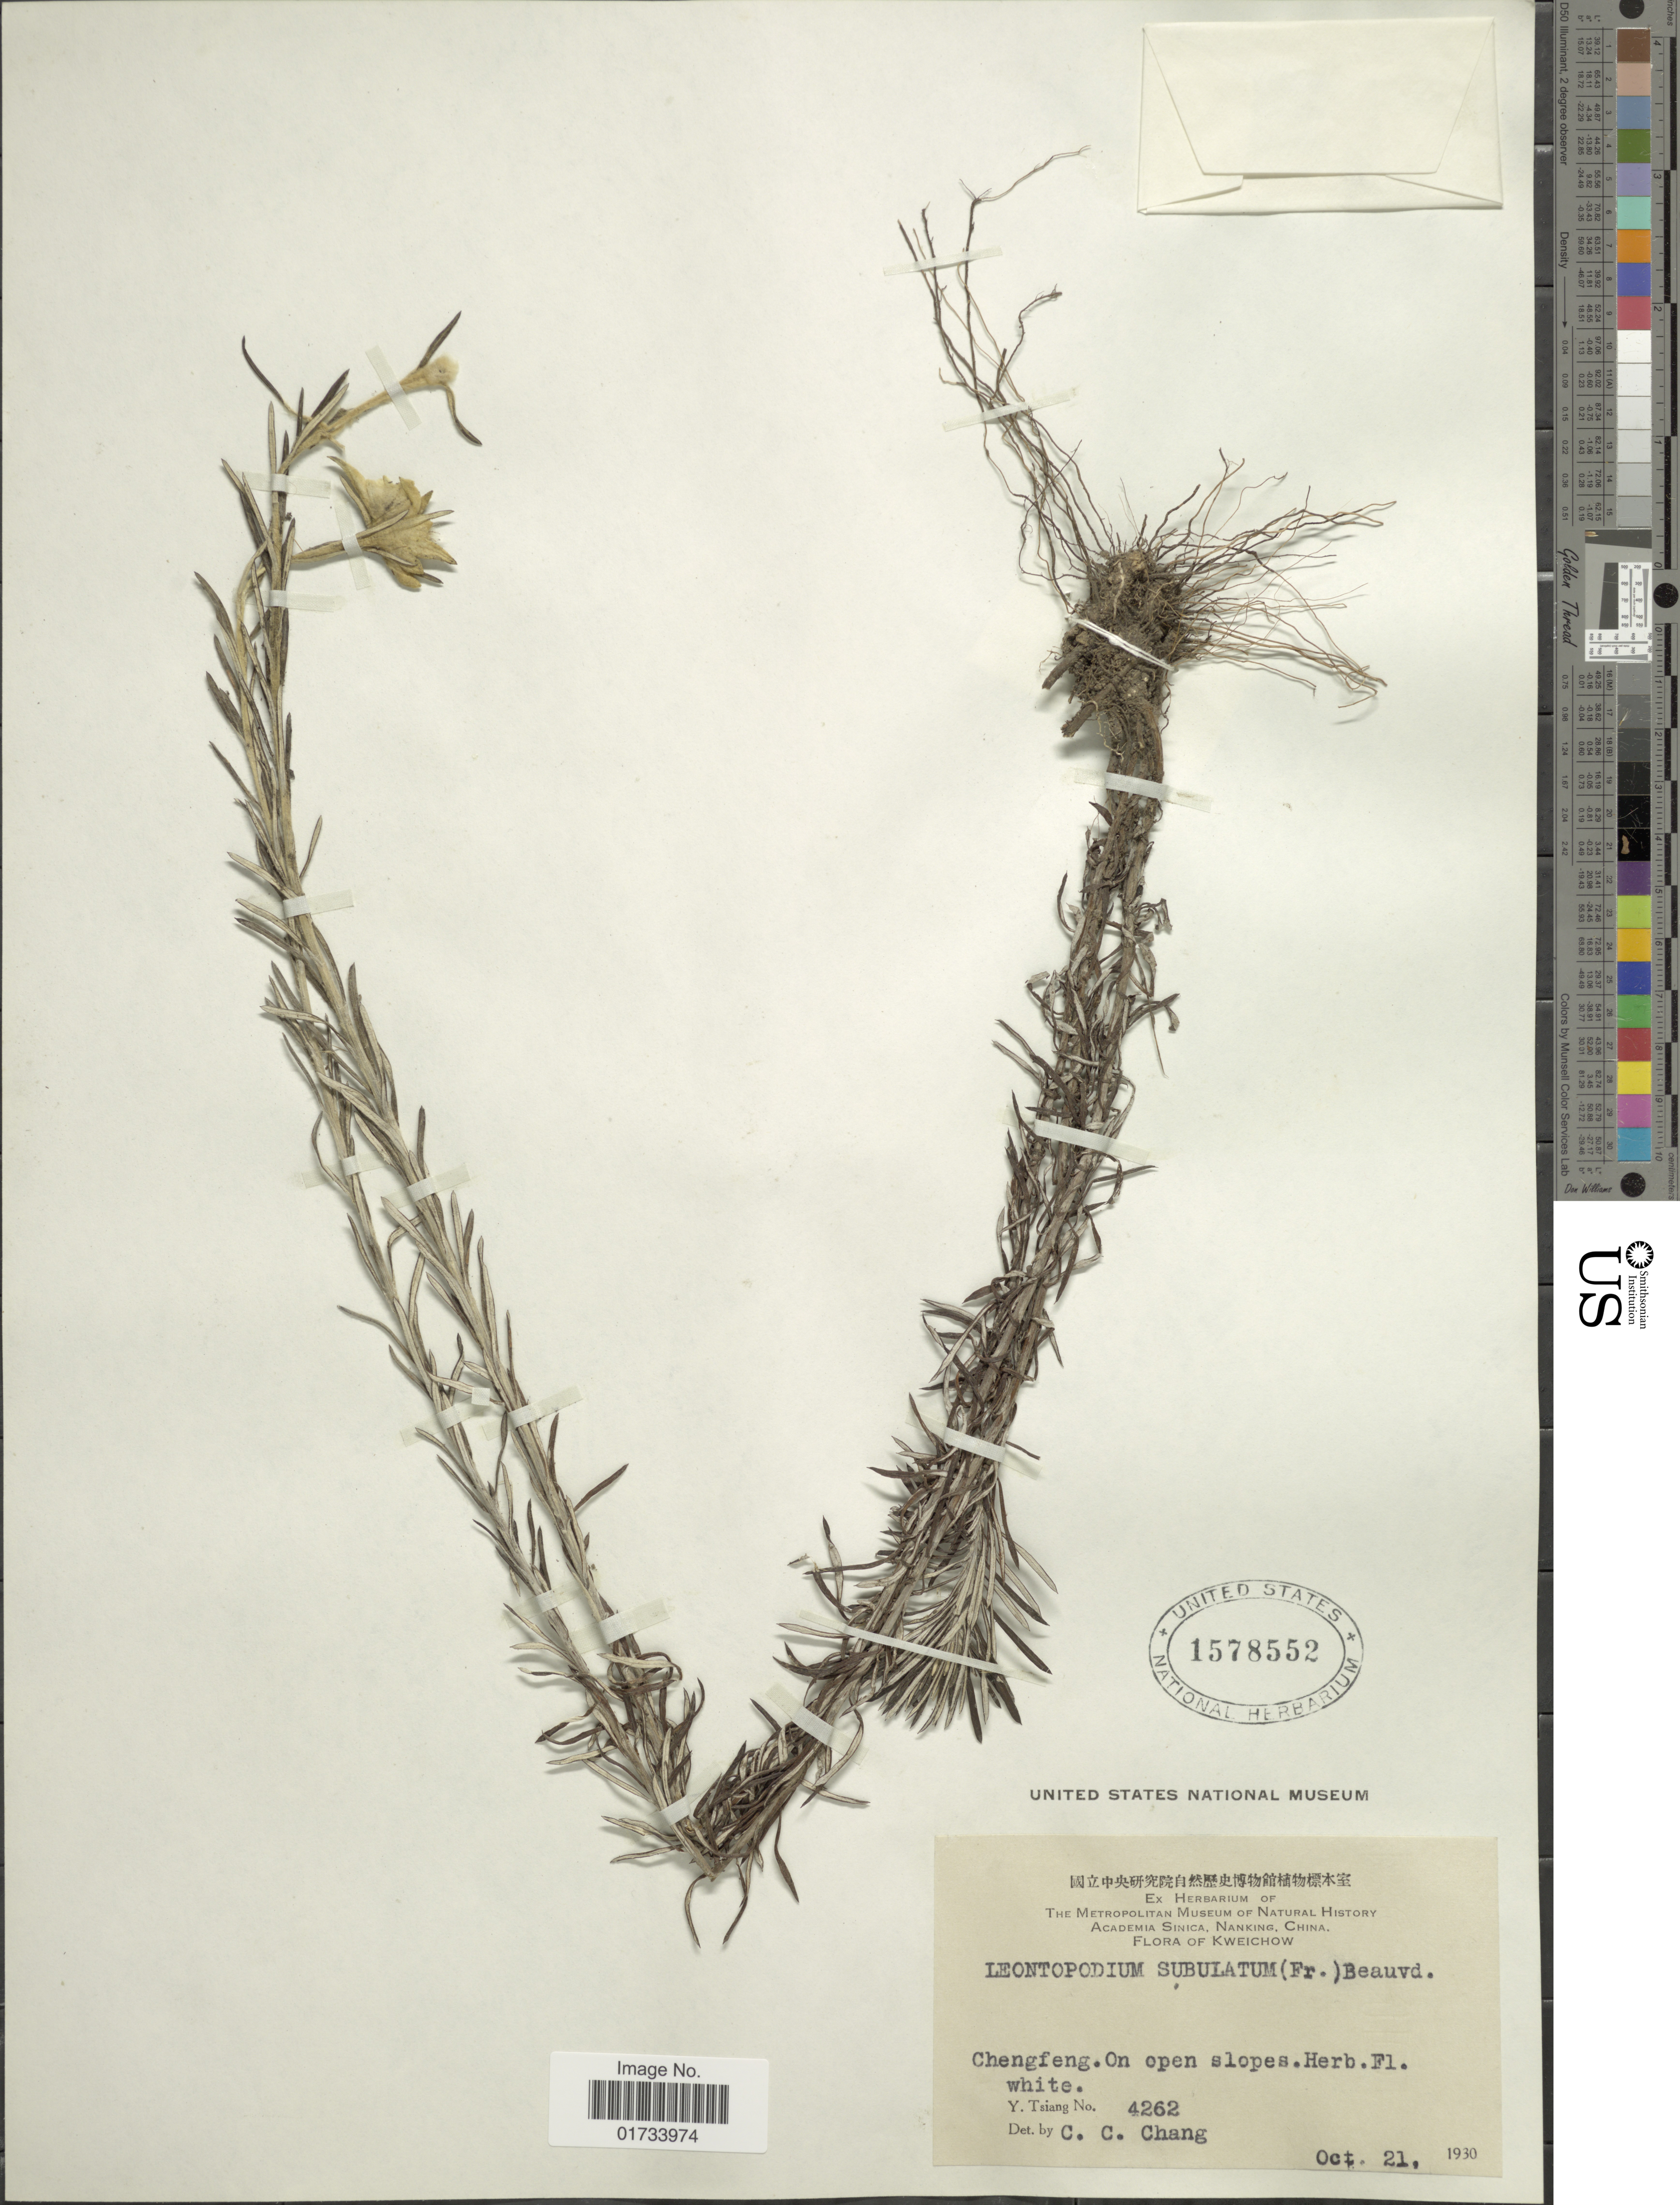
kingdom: Plantae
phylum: Tracheophyta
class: Magnoliopsida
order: Asterales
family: Asteraceae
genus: Leontopodium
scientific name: Leontopodium subulatum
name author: (Franch.) Beauverd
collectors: Y. Tsiang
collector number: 4262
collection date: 1930-10-21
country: China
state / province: Guizhou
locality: Chengfeng, on open slopes, Kweichow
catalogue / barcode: US 1578552